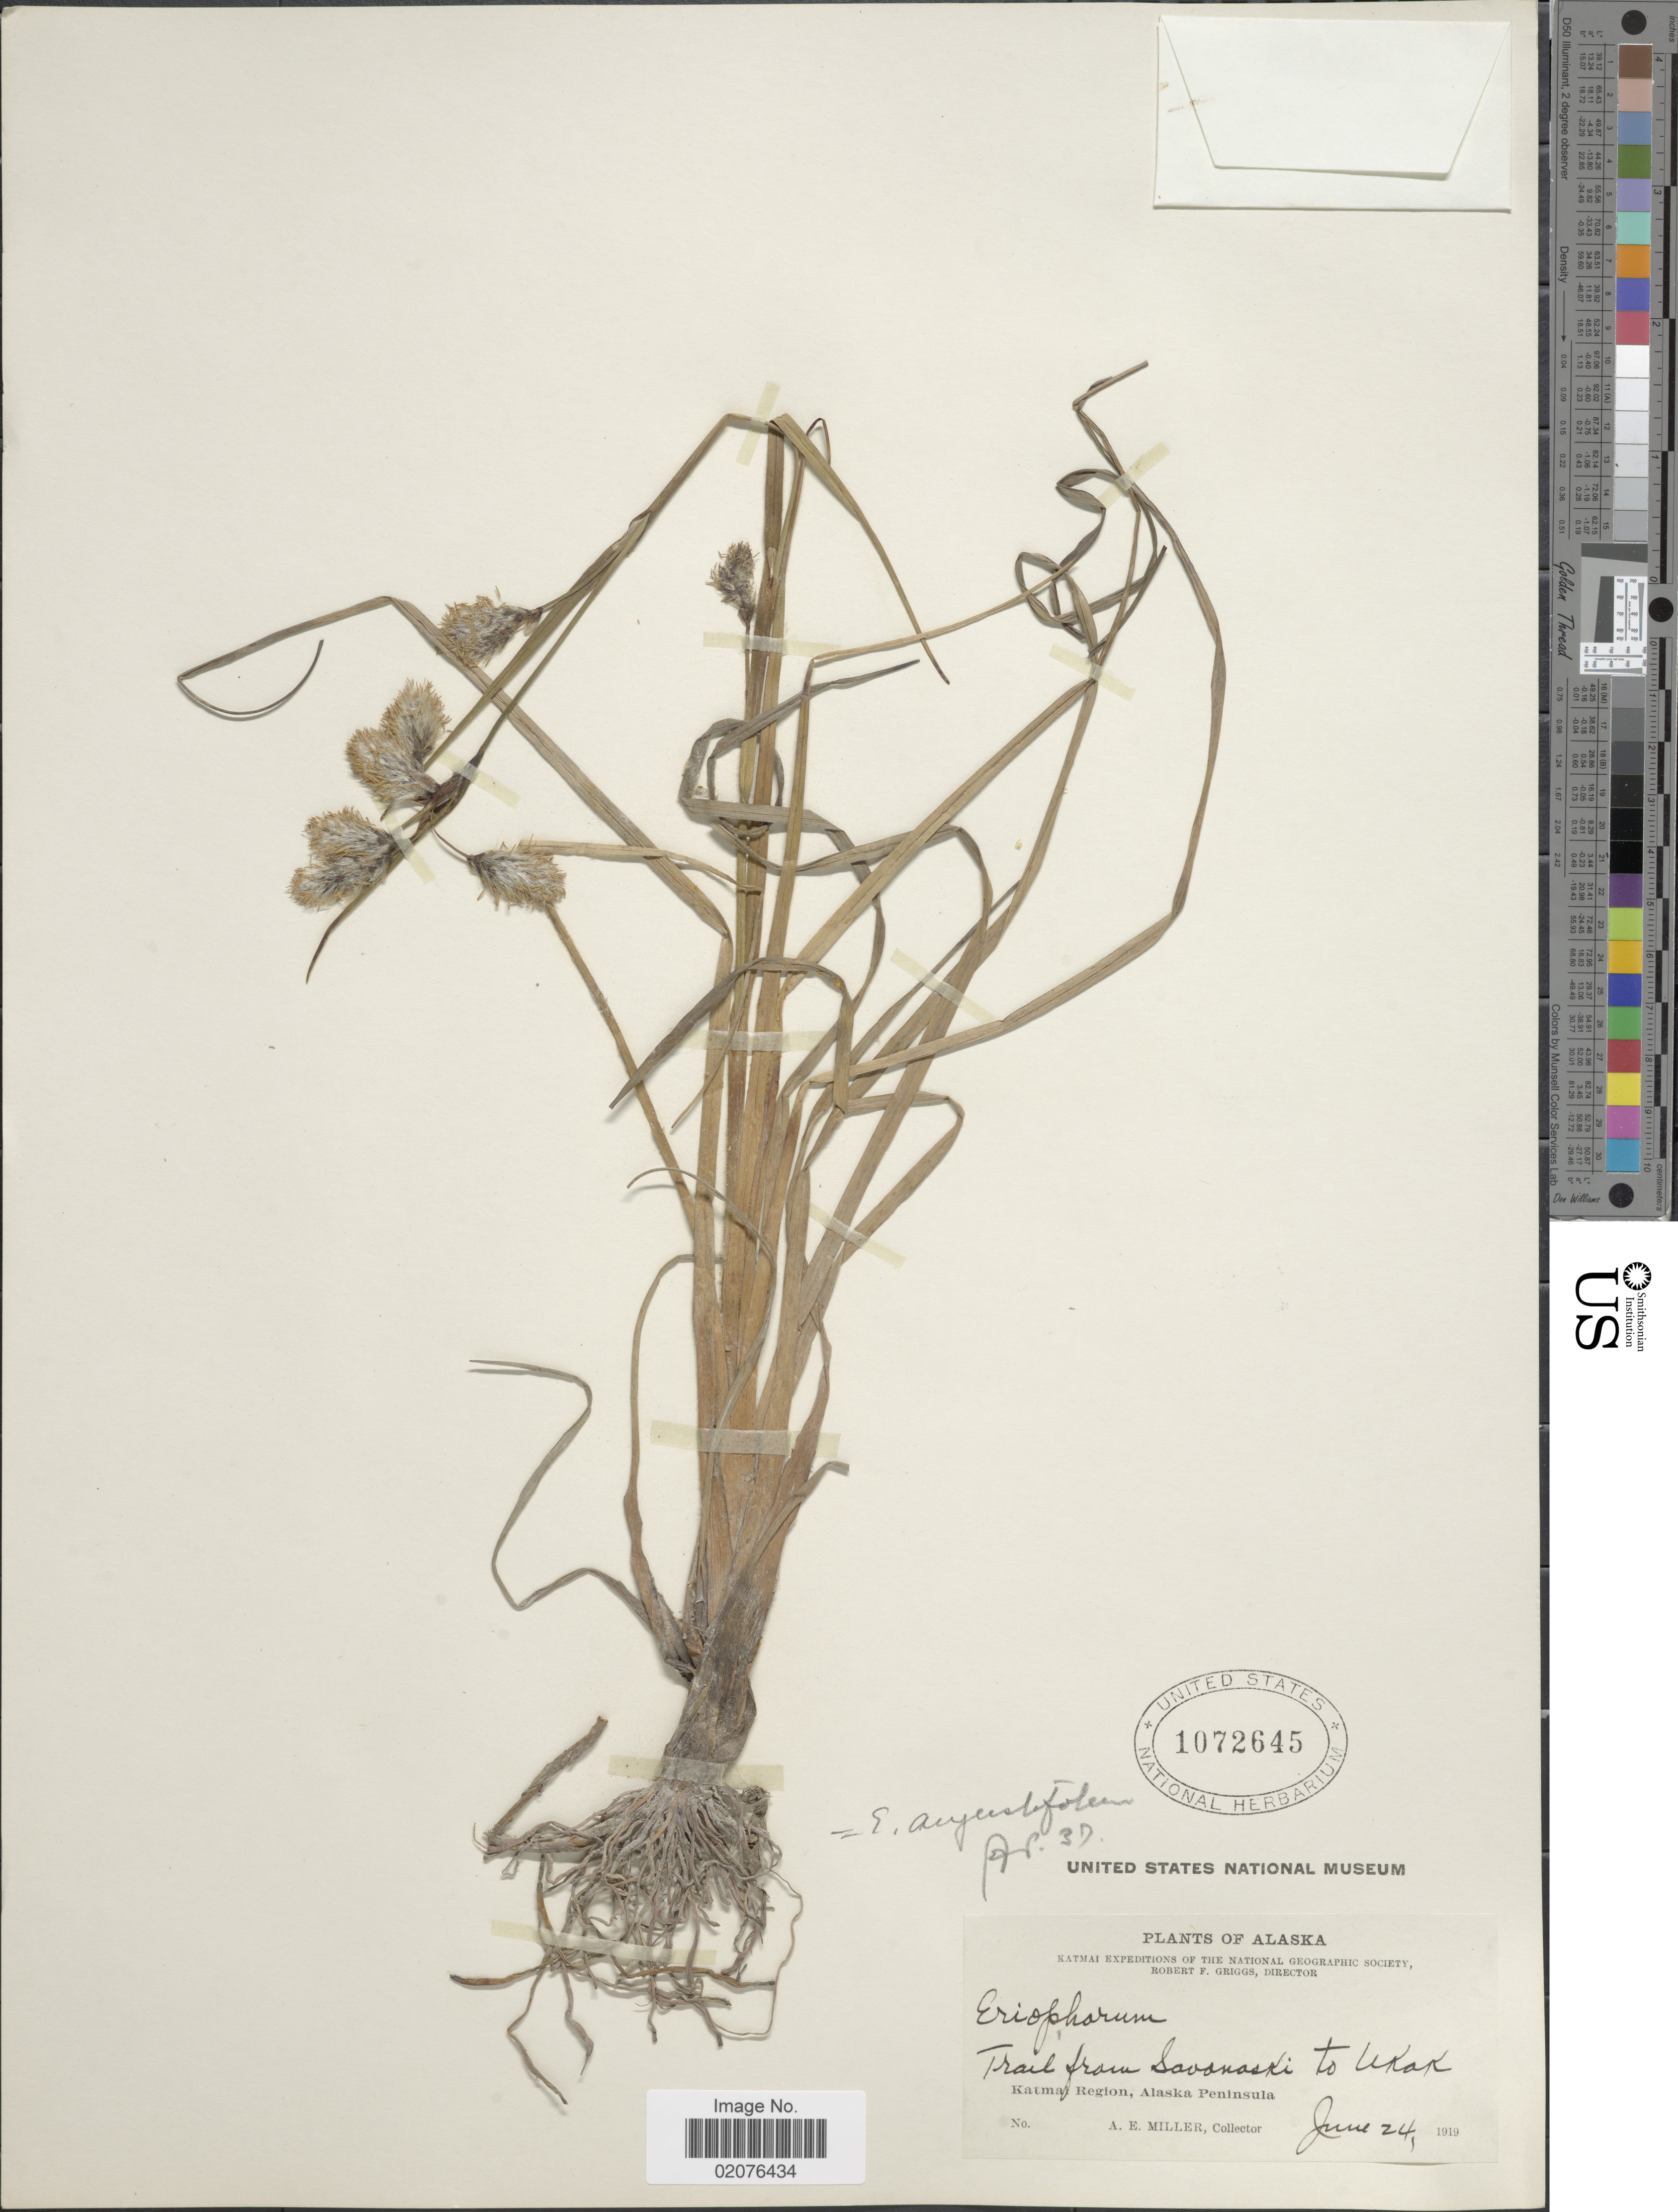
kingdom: Plantae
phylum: Tracheophyta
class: Liliopsida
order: Poales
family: Cyperaceae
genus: Eriophorum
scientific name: Eriophorum angustifolium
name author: Honck.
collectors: A. E. Miller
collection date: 1919-06-24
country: United States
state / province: Alaska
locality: Trail from Savonaski to Ukak, Katmal Region, Alaska Peninsula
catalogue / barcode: US 1072645